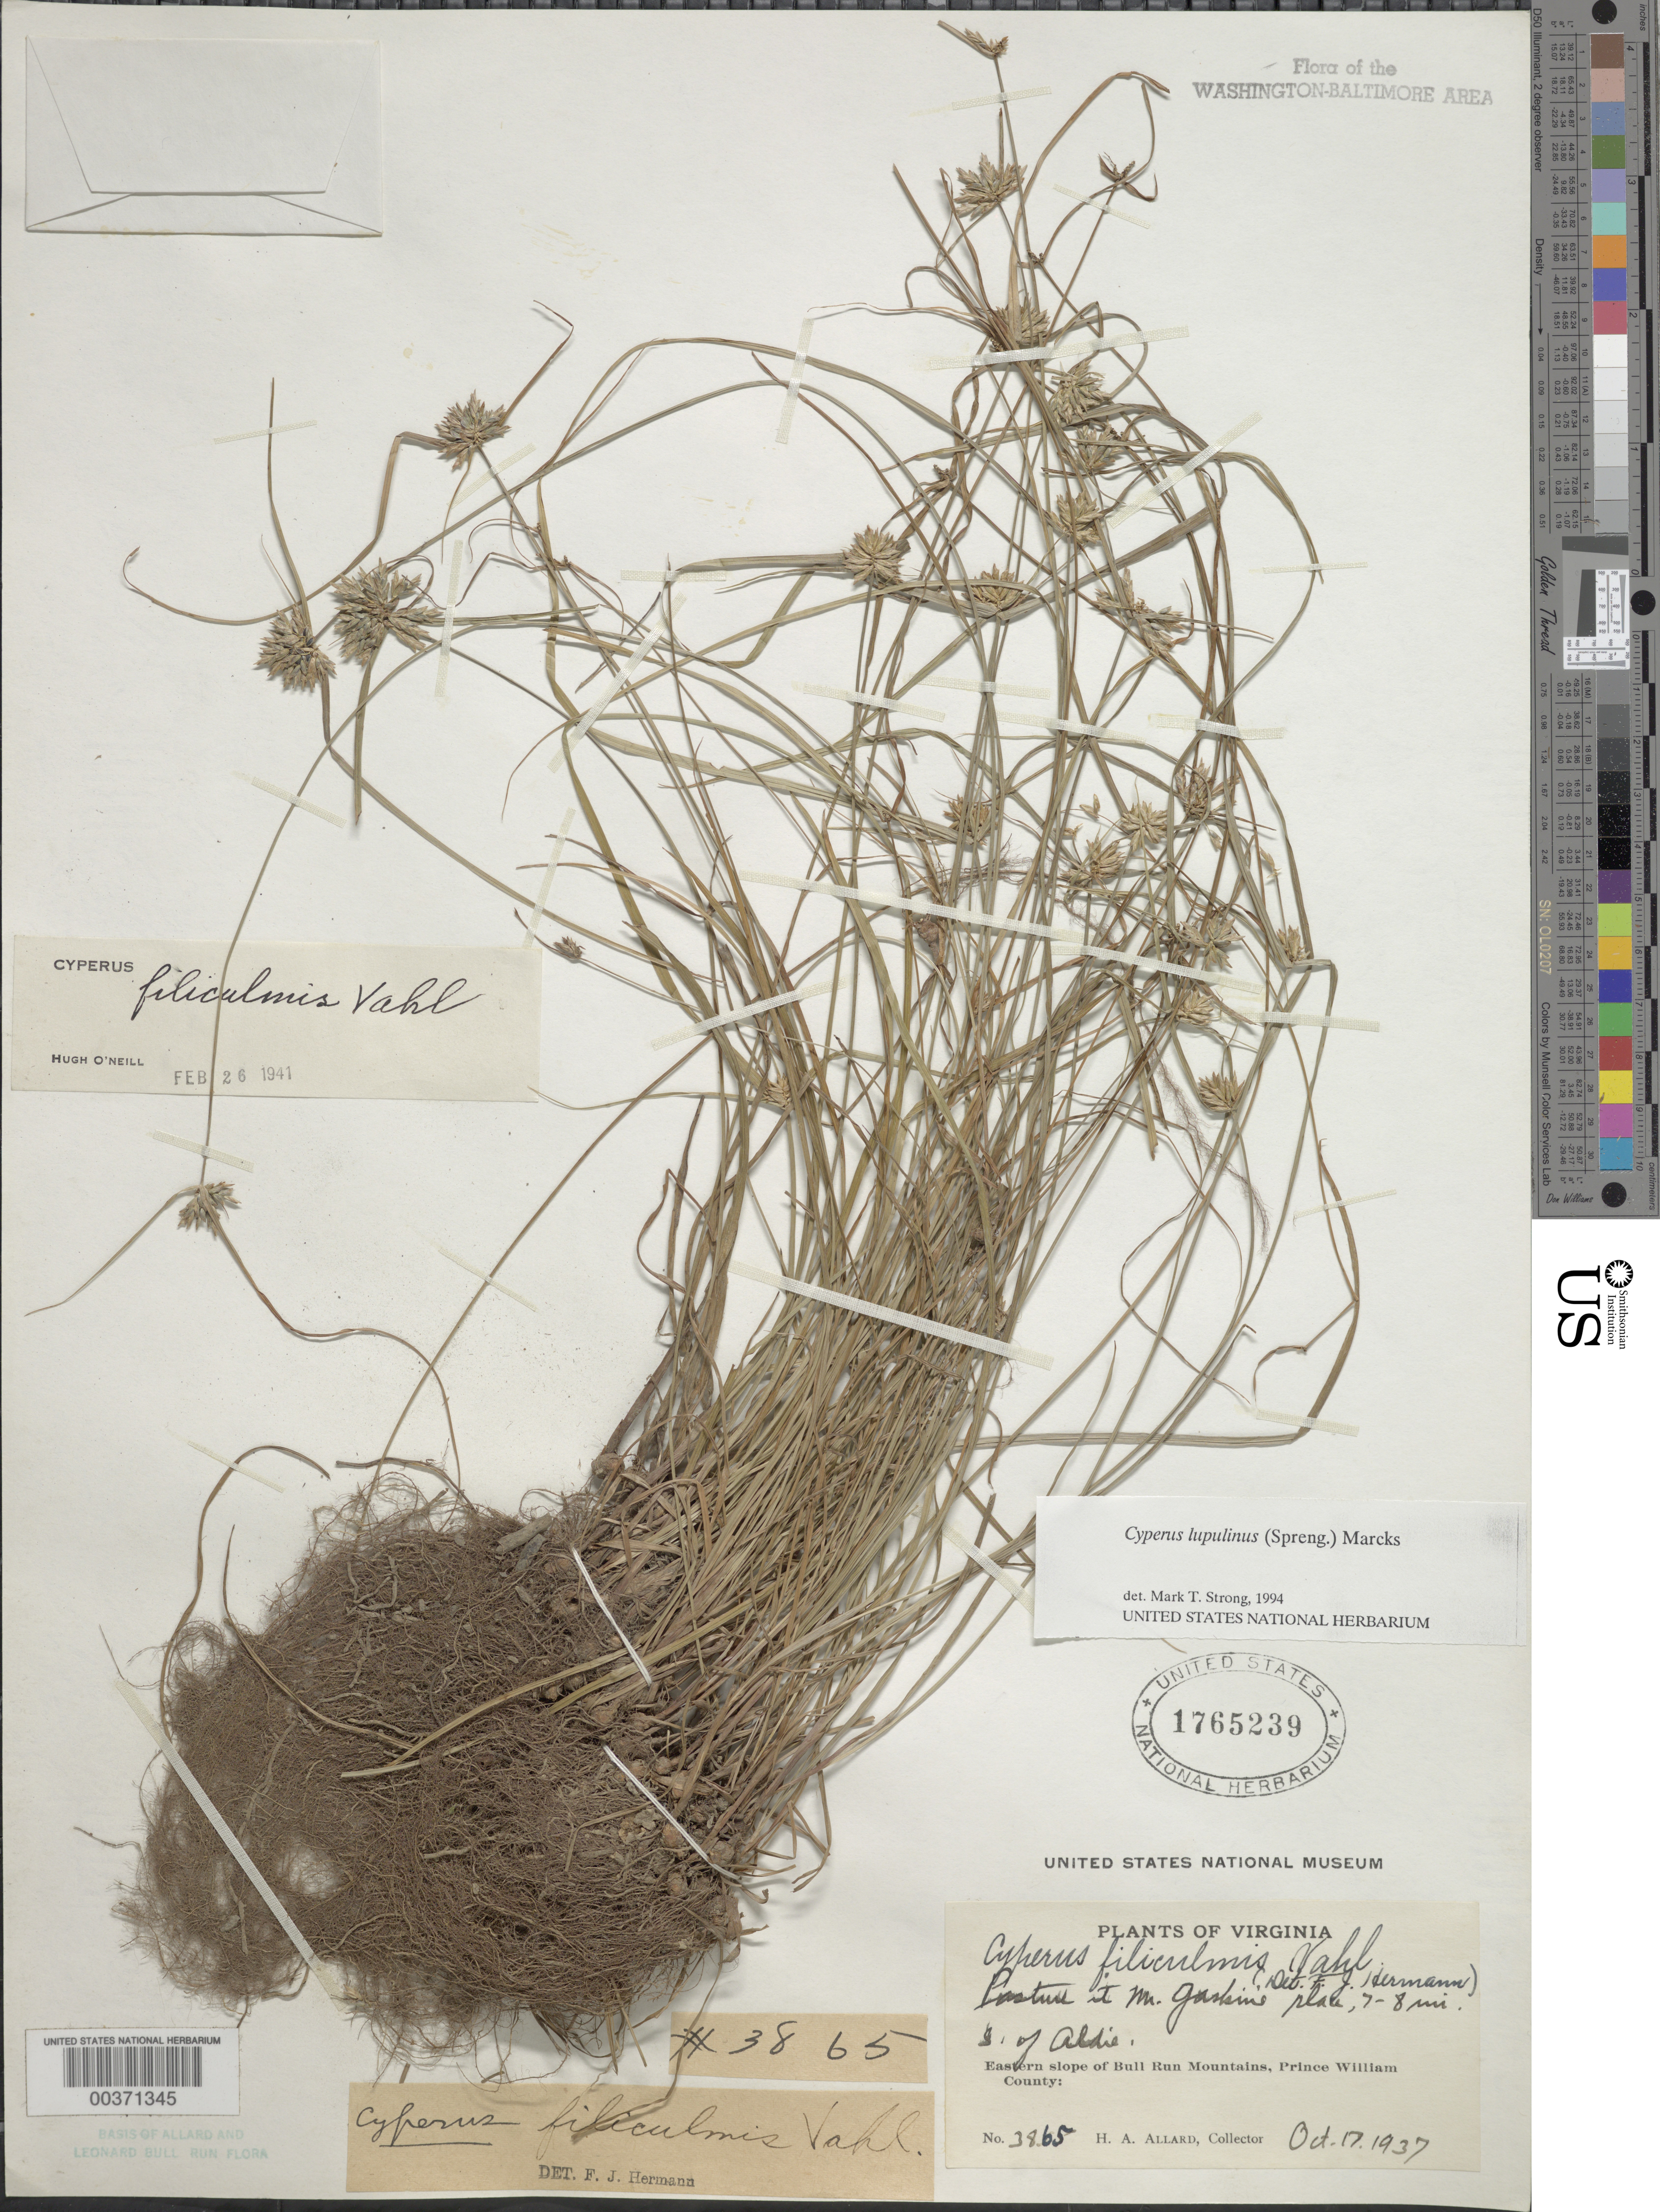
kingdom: Plantae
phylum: Tracheophyta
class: Liliopsida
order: Poales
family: Cyperaceae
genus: Cyperus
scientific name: Cyperus lupulinus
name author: (Spreng.) Marcks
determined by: O'Neill, Hugh T.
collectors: H. A. Allard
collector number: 3865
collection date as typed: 05 Aug 1937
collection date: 1937-08-05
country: United States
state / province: Virginia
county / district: Prince William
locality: S of Aldie, in Mr Gaskine place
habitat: Pasture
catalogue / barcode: US 1765239